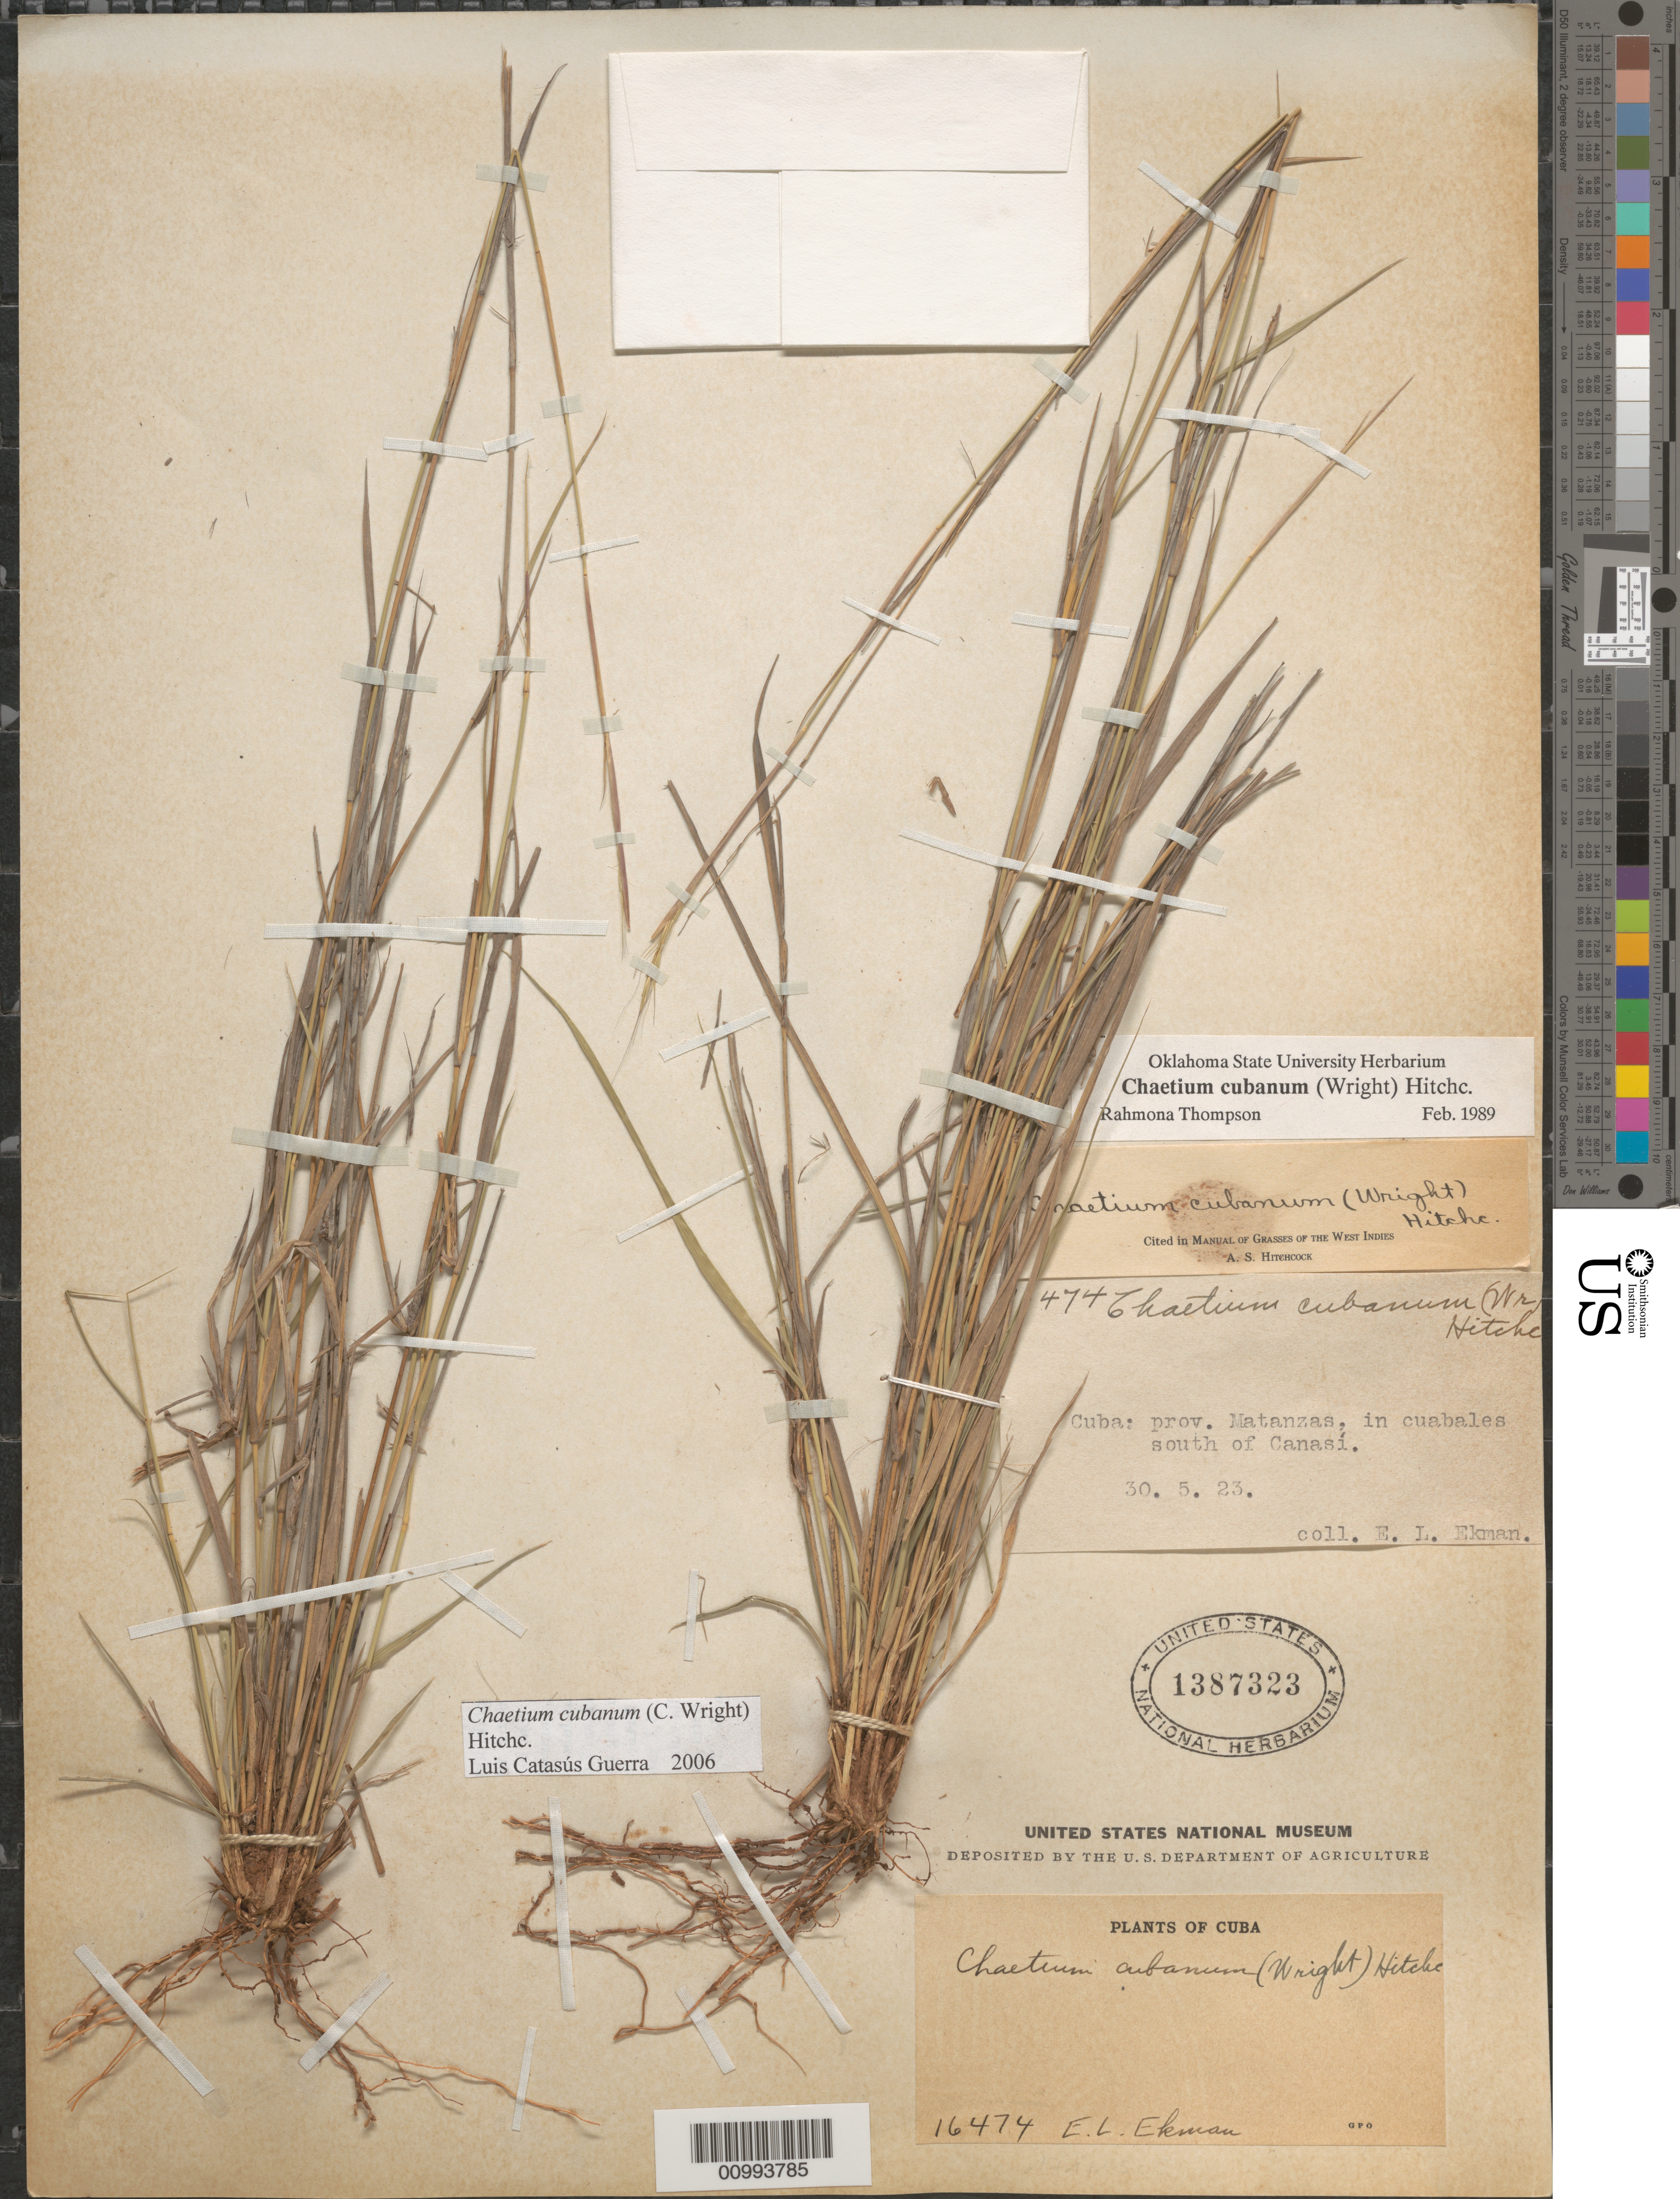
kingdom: Plantae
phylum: Tracheophyta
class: Liliopsida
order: Poales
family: Poaceae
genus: Chaetium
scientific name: Chaetium cubanum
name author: (C. Wright) Hitchc.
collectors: E. L. Ekman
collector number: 16474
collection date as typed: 30 May 1923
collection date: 1923-05-30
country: Cuba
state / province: Matanzas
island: Cuba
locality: south Canasi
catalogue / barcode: US 1387323